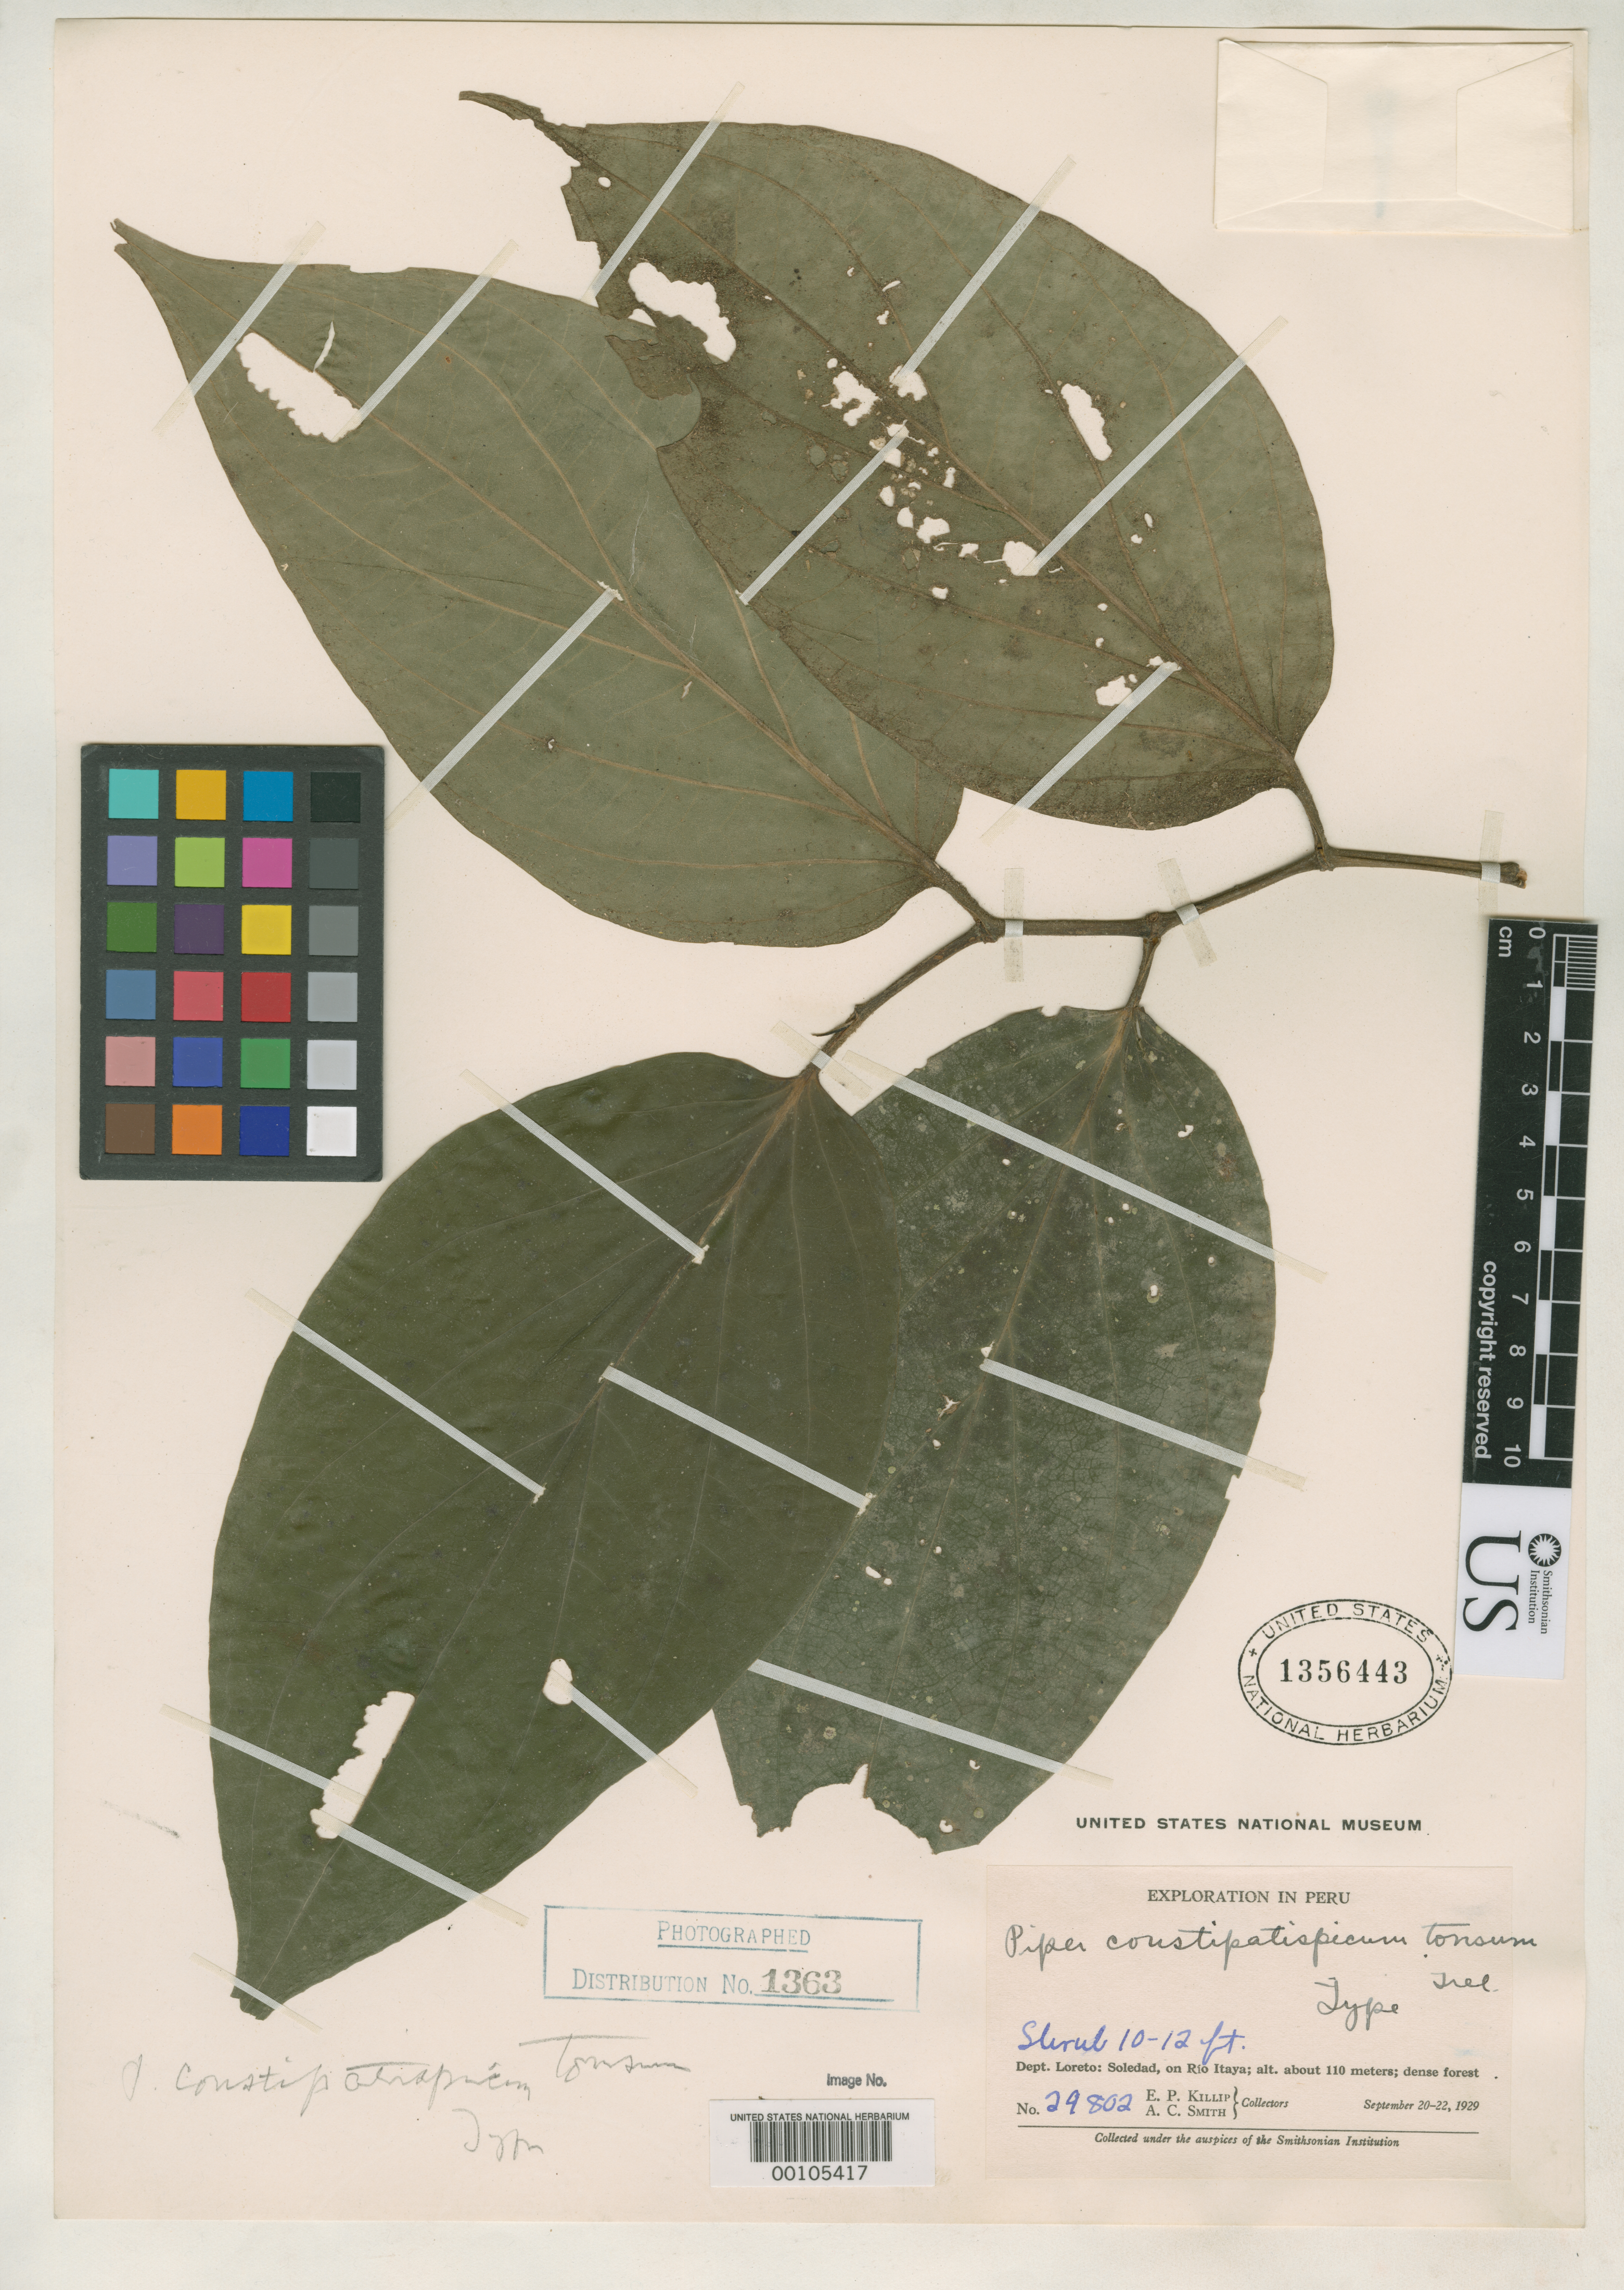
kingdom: Plantae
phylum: Tracheophyta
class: Magnoliopsida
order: Piperales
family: Piperaceae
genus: Piper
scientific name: Piper constipatispicum var. tonsum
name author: Trel. in J.F. Macbr.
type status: Holotype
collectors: E. P. Killip & A. C. Smith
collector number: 29802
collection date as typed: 20 Sep 1929 to 22 Sep 1929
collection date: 1929-09-20/1929-09-22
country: Peru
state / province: Loreto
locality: Soledad, Rio Itaya.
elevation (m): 110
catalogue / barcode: US 1356443